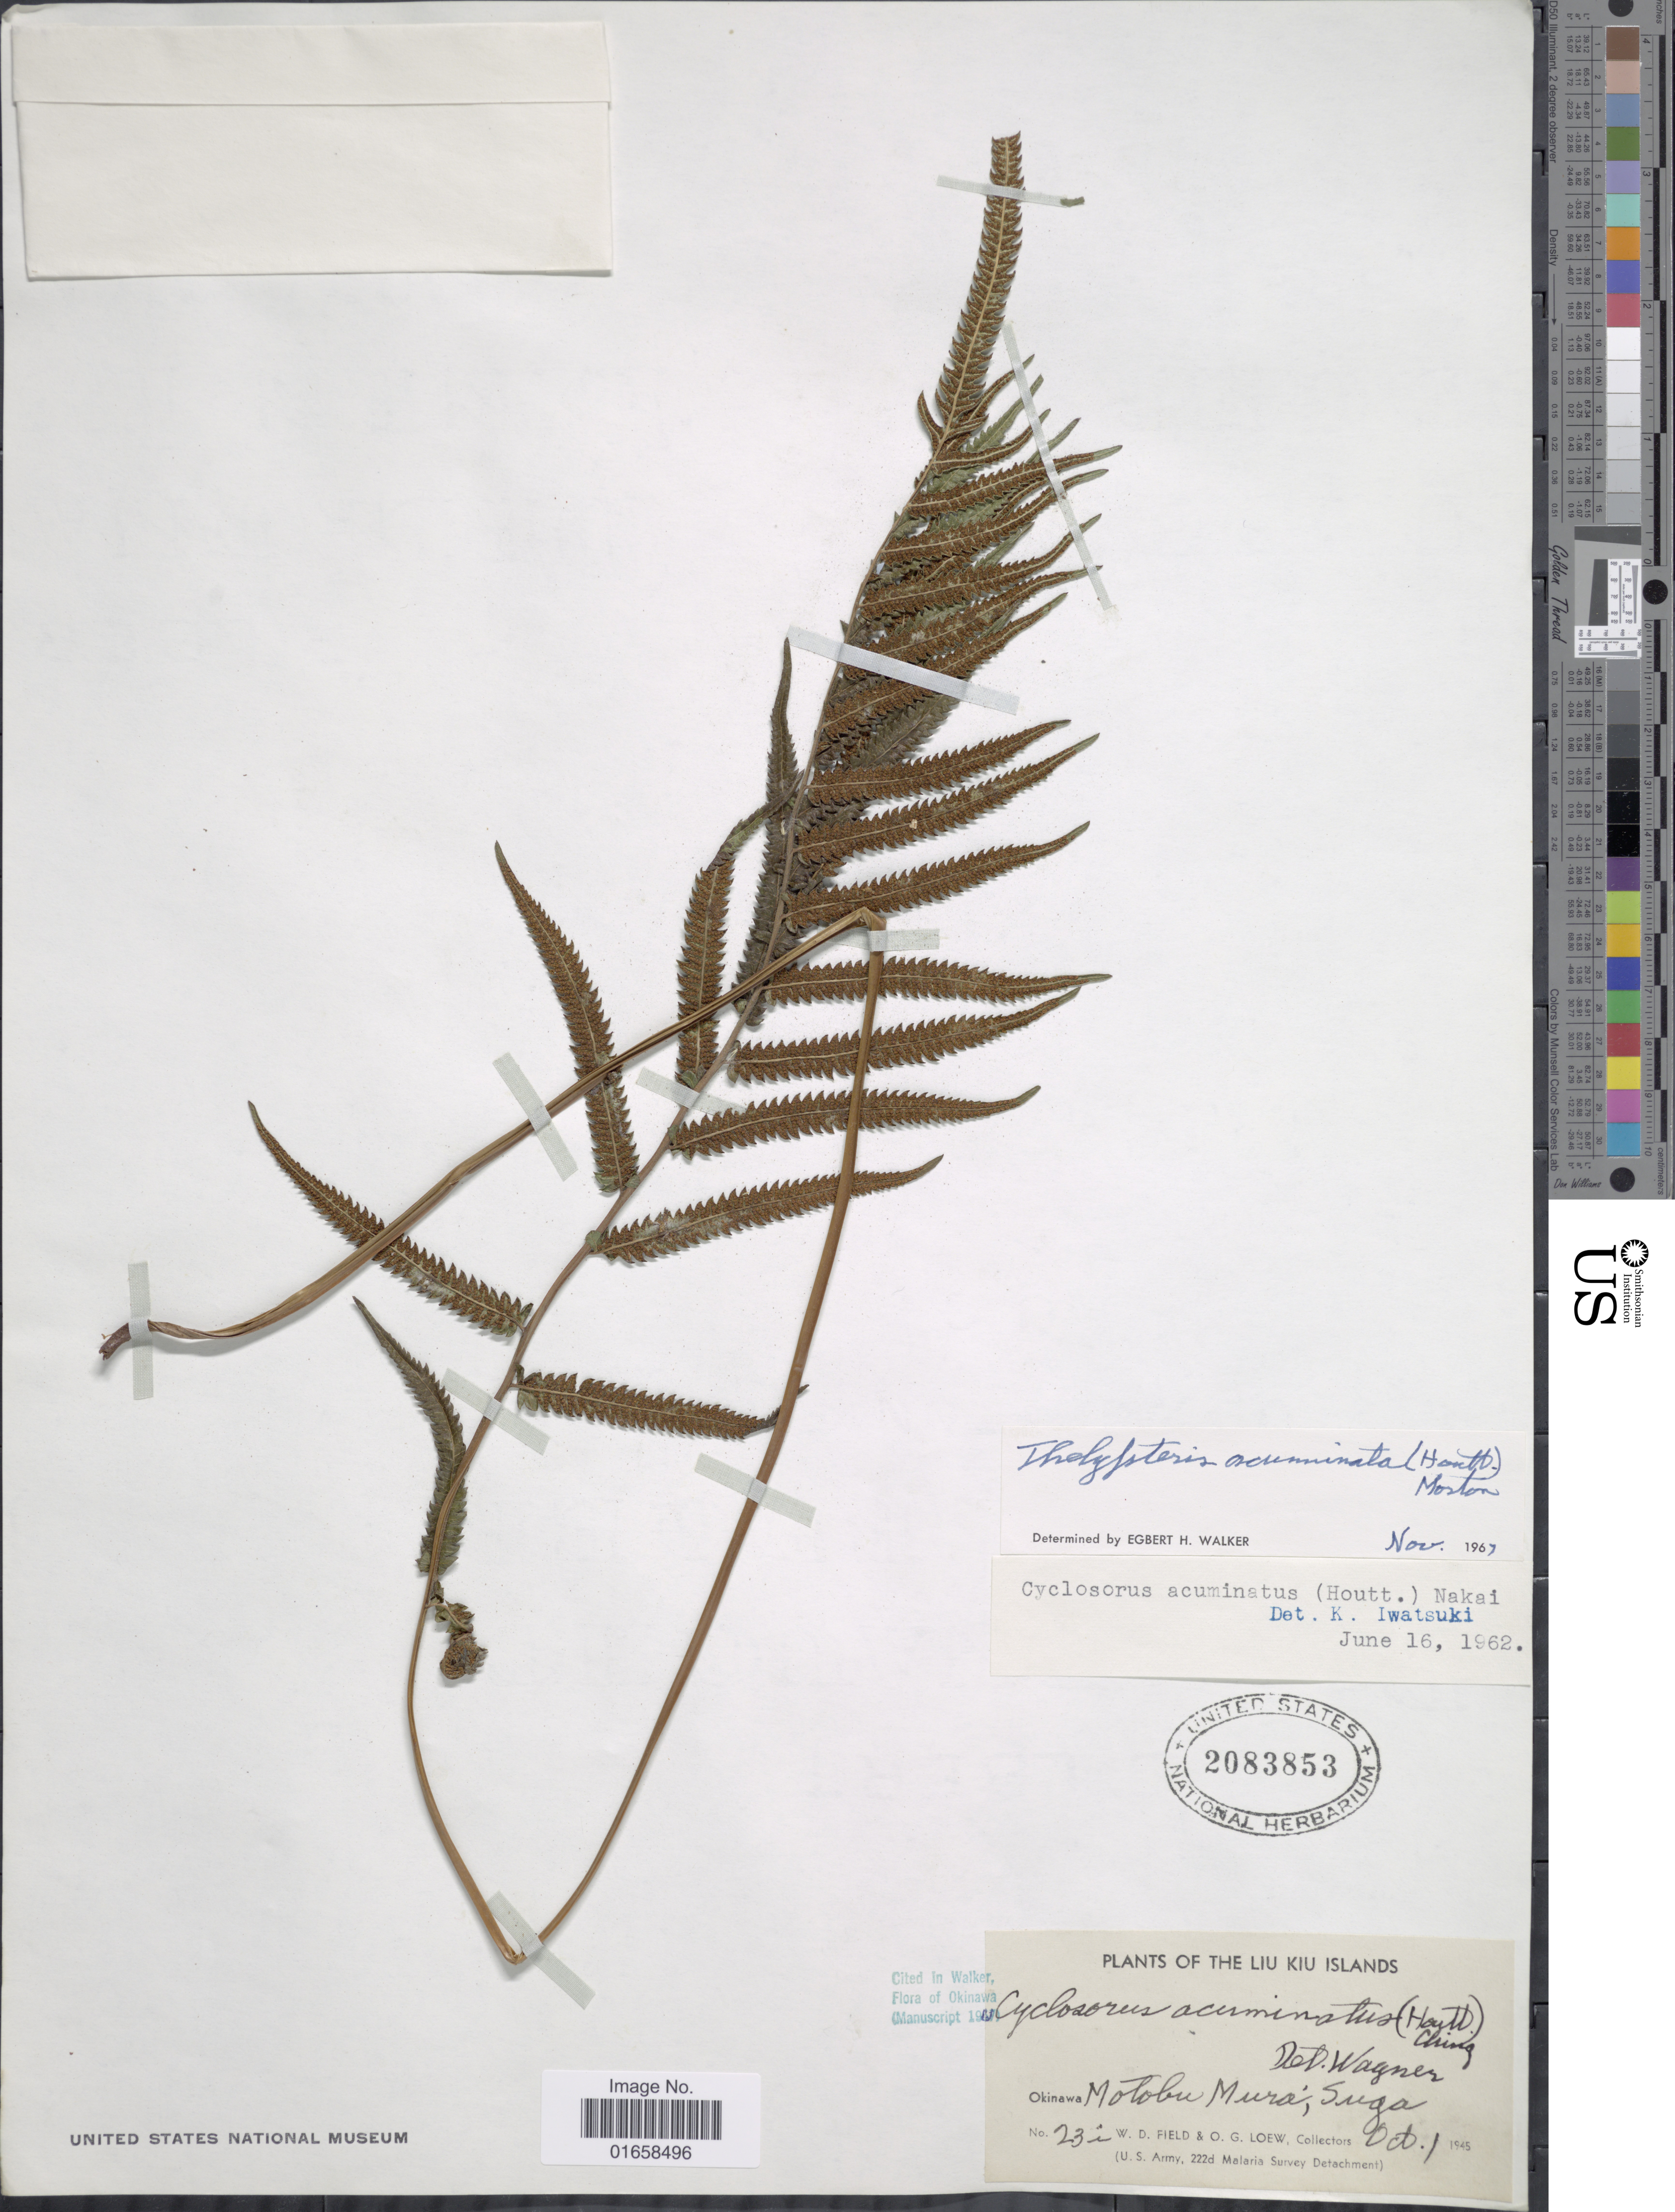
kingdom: Plantae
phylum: Tracheophyta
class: Polypodiopsida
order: Polypodiales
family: Thelypteridaceae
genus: Christella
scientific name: Christella acuminata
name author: (Houtt.) H. Lév.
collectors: W. D. Field & O. G. Loew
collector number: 232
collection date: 1945-10-01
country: Japan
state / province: Okinawa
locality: Liu Kiu Islands. Okinawa, Motobu Mura; Suga.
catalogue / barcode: US 2083853